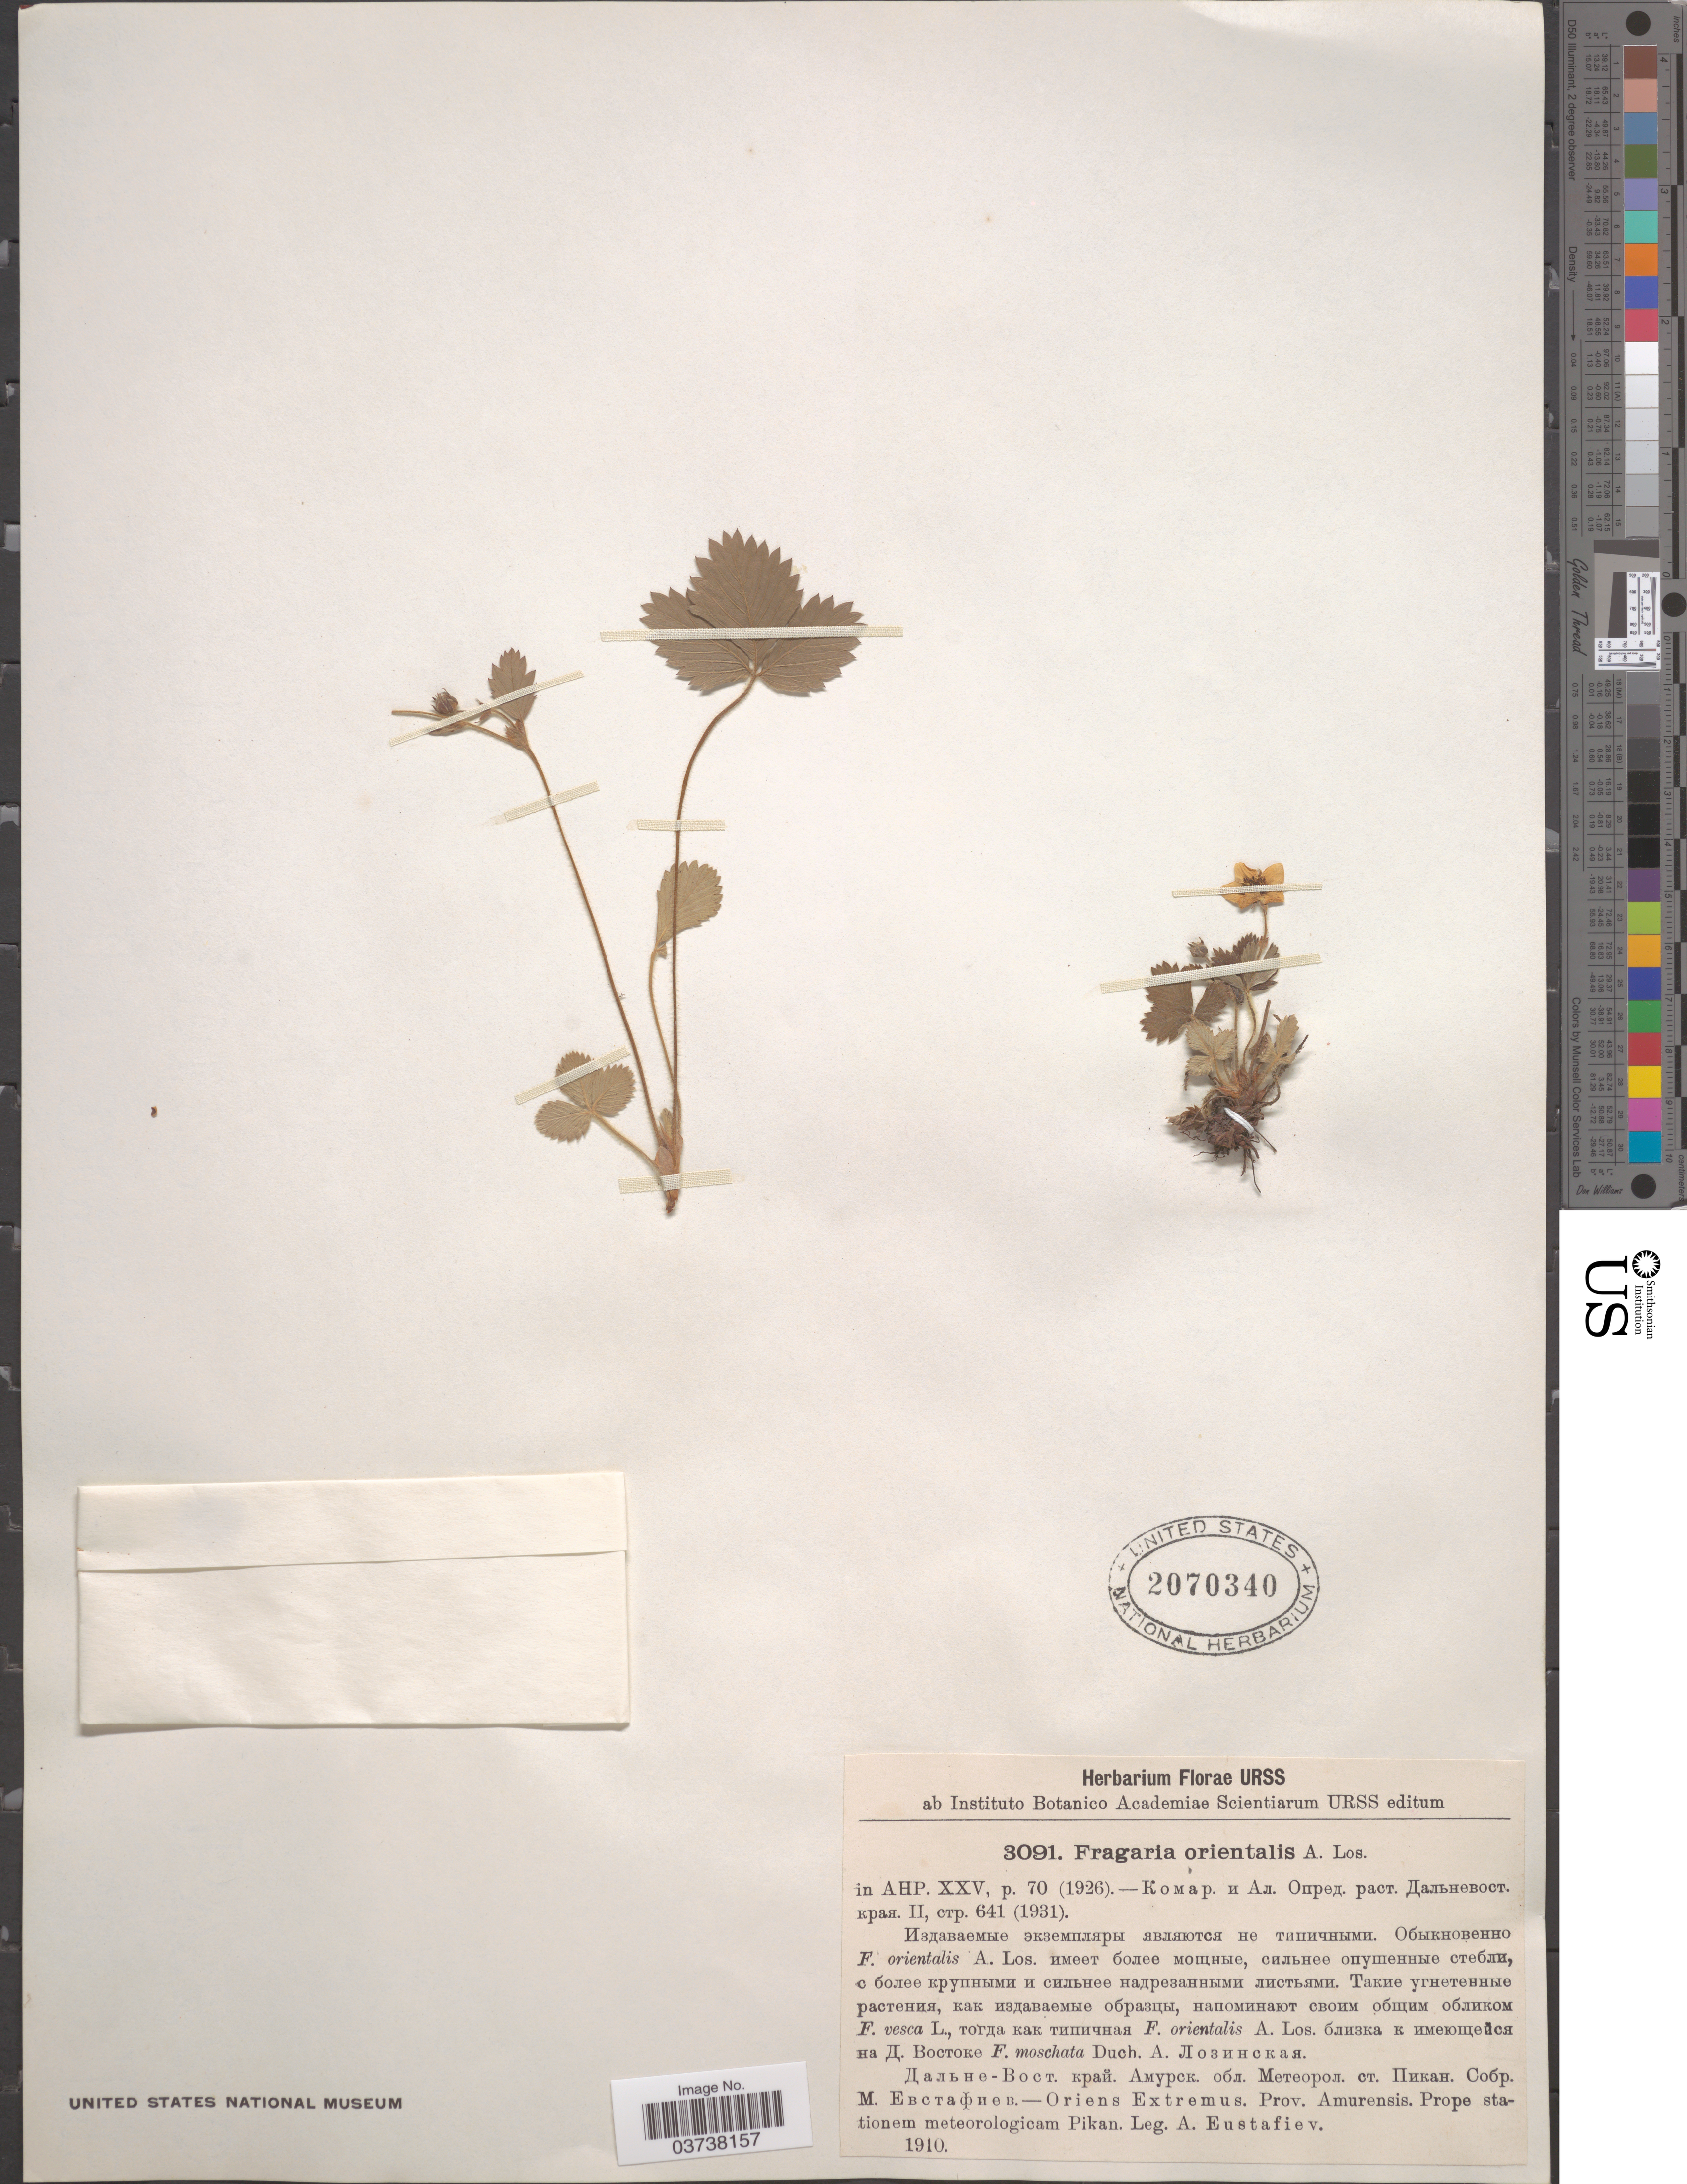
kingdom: Plantae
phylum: Tracheophyta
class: Magnoliopsida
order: Rosales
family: Rosaceae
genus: Fragaria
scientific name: Fragaria orientalis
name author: Losinsk.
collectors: A. Eustafiev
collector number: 3091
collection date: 1910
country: Russian Federation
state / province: Amur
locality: Oriens Extremus. Prov. Amurensis. Prope stationem meteorologicam Pikan.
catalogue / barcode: US 2070340